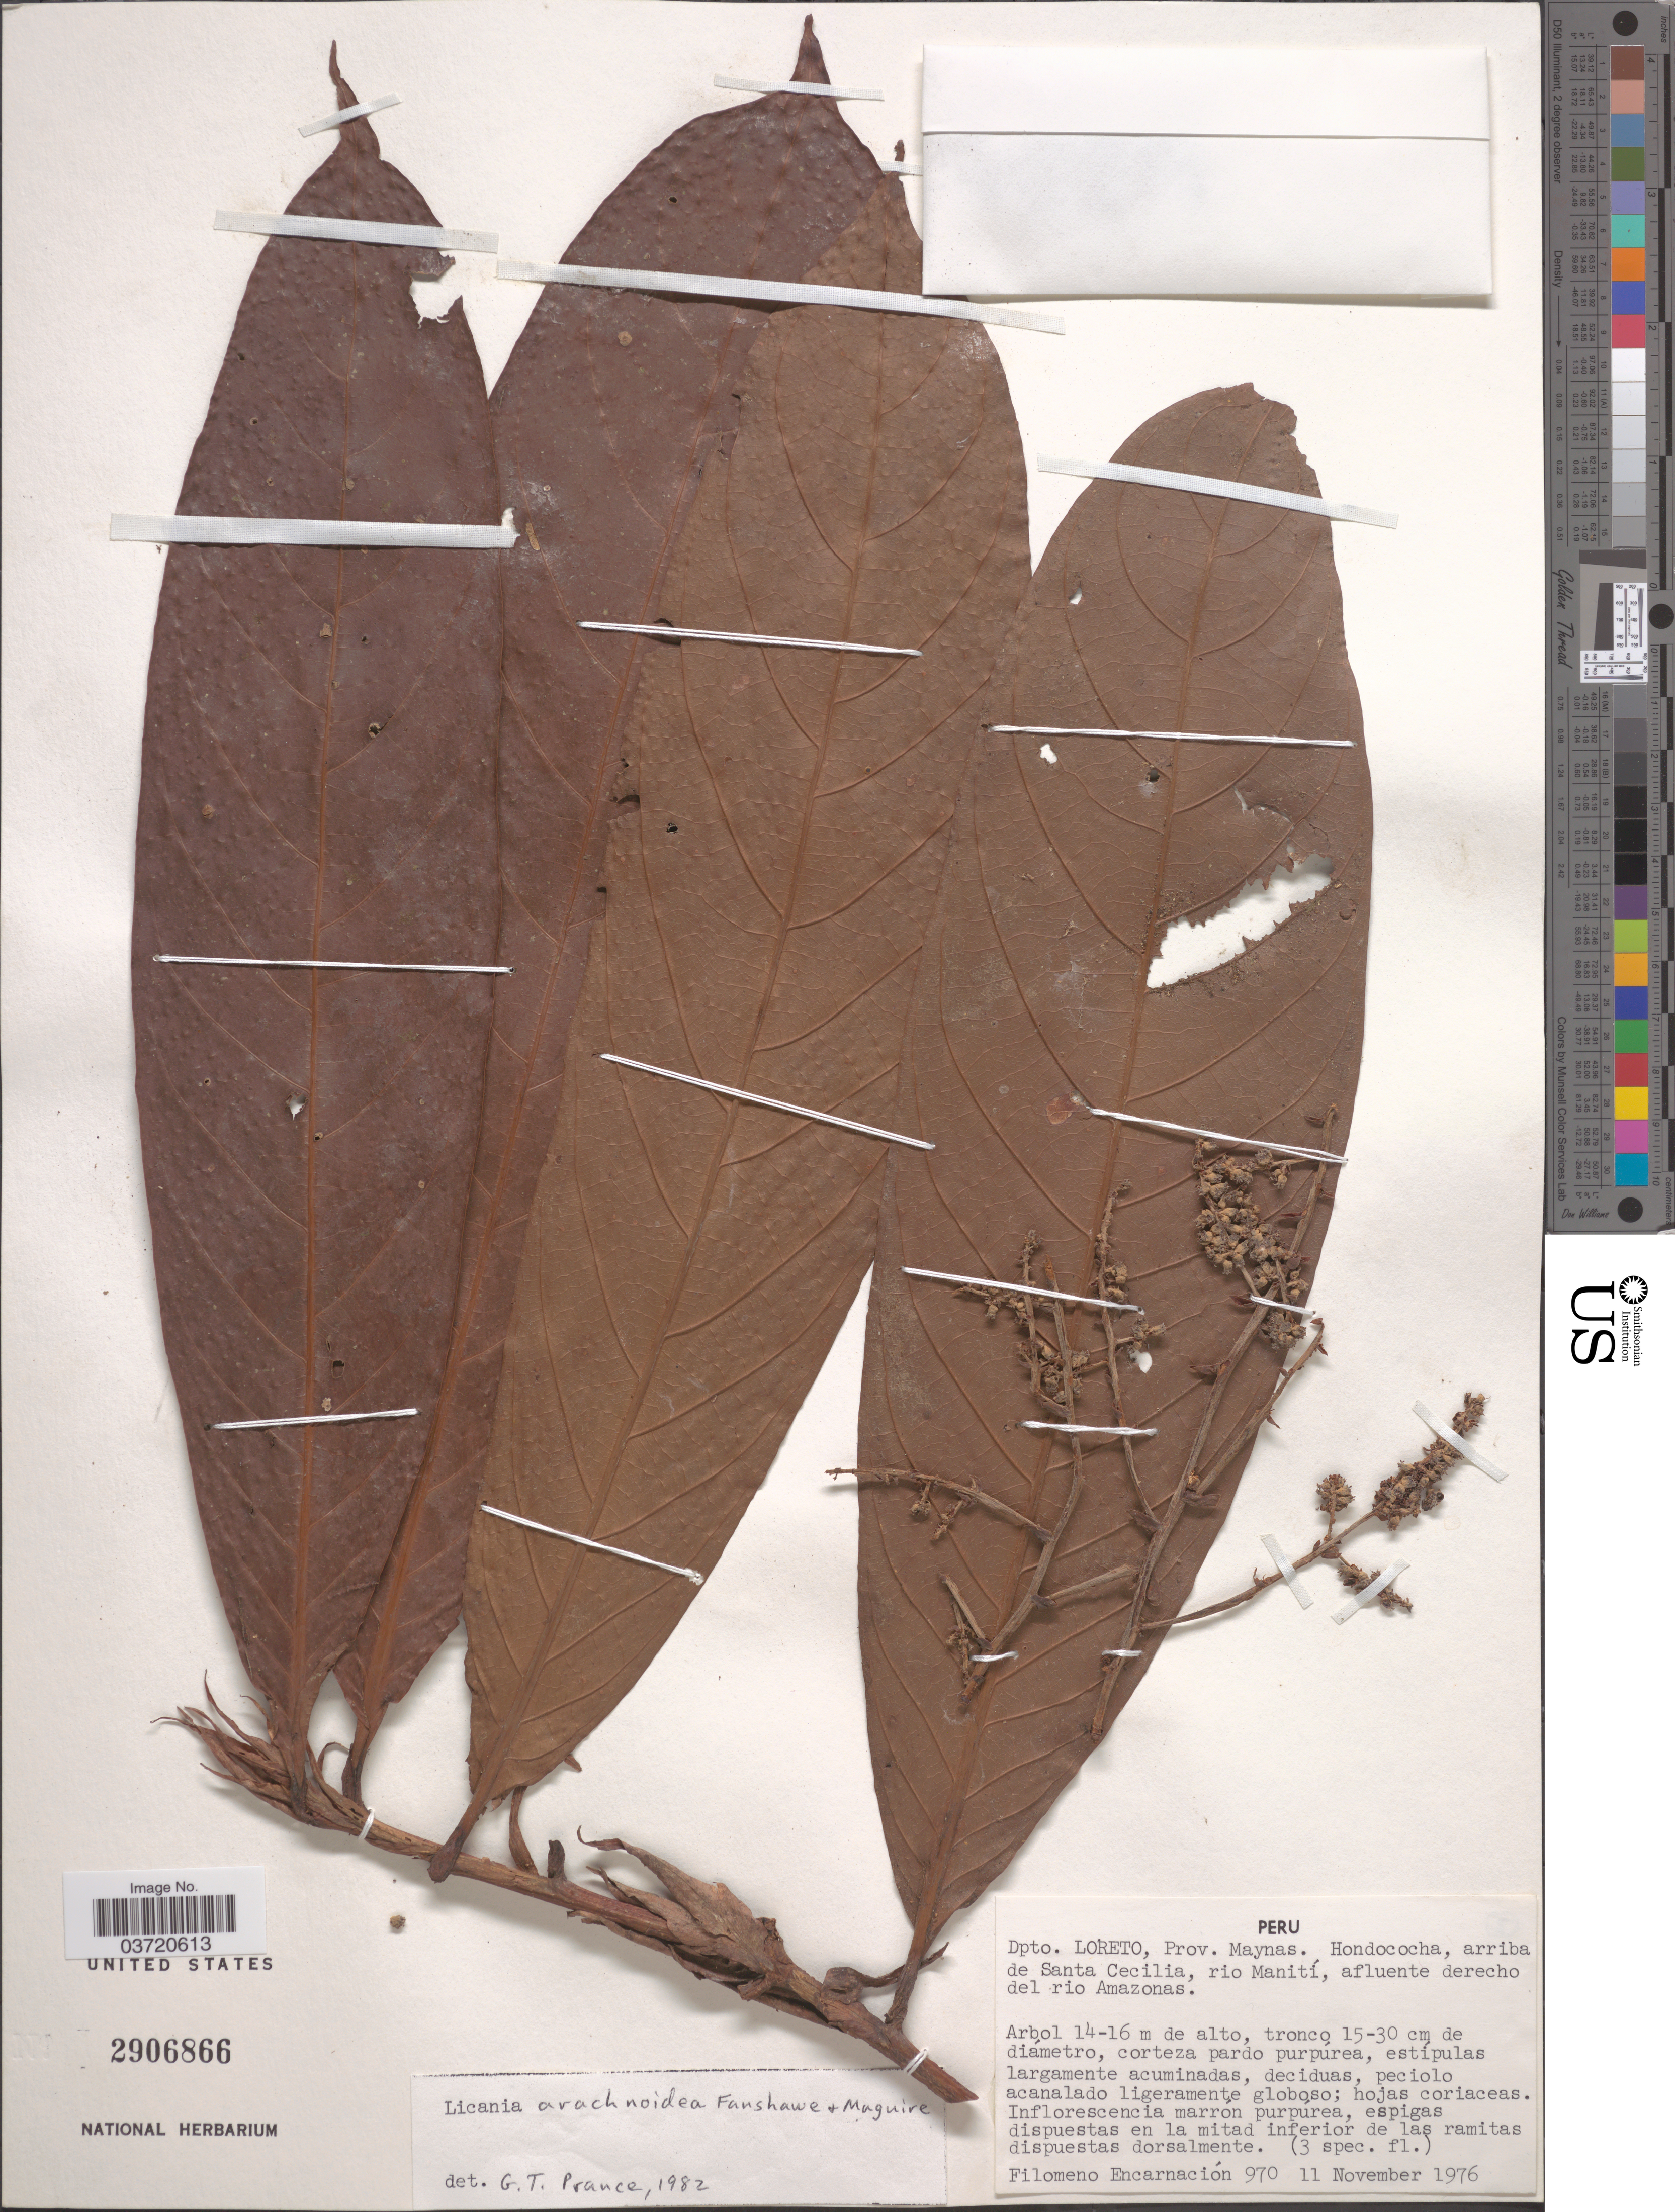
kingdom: Plantae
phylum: Tracheophyta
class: Magnoliopsida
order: Malpighiales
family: Chrysobalanaceae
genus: Hymenopus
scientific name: Hymenopus arachnoideus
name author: (Fanshawe & Maguire) Sothers & Prance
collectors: F. Encarnación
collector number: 970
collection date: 1976-11-11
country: Peru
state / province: Loreto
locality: Dpto. Loreto, Prov. Maynas. Hondococha, arriba de Santa Cecilia, rio Manití, afluente derecho del rio Amazonas.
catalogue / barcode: US 2906866